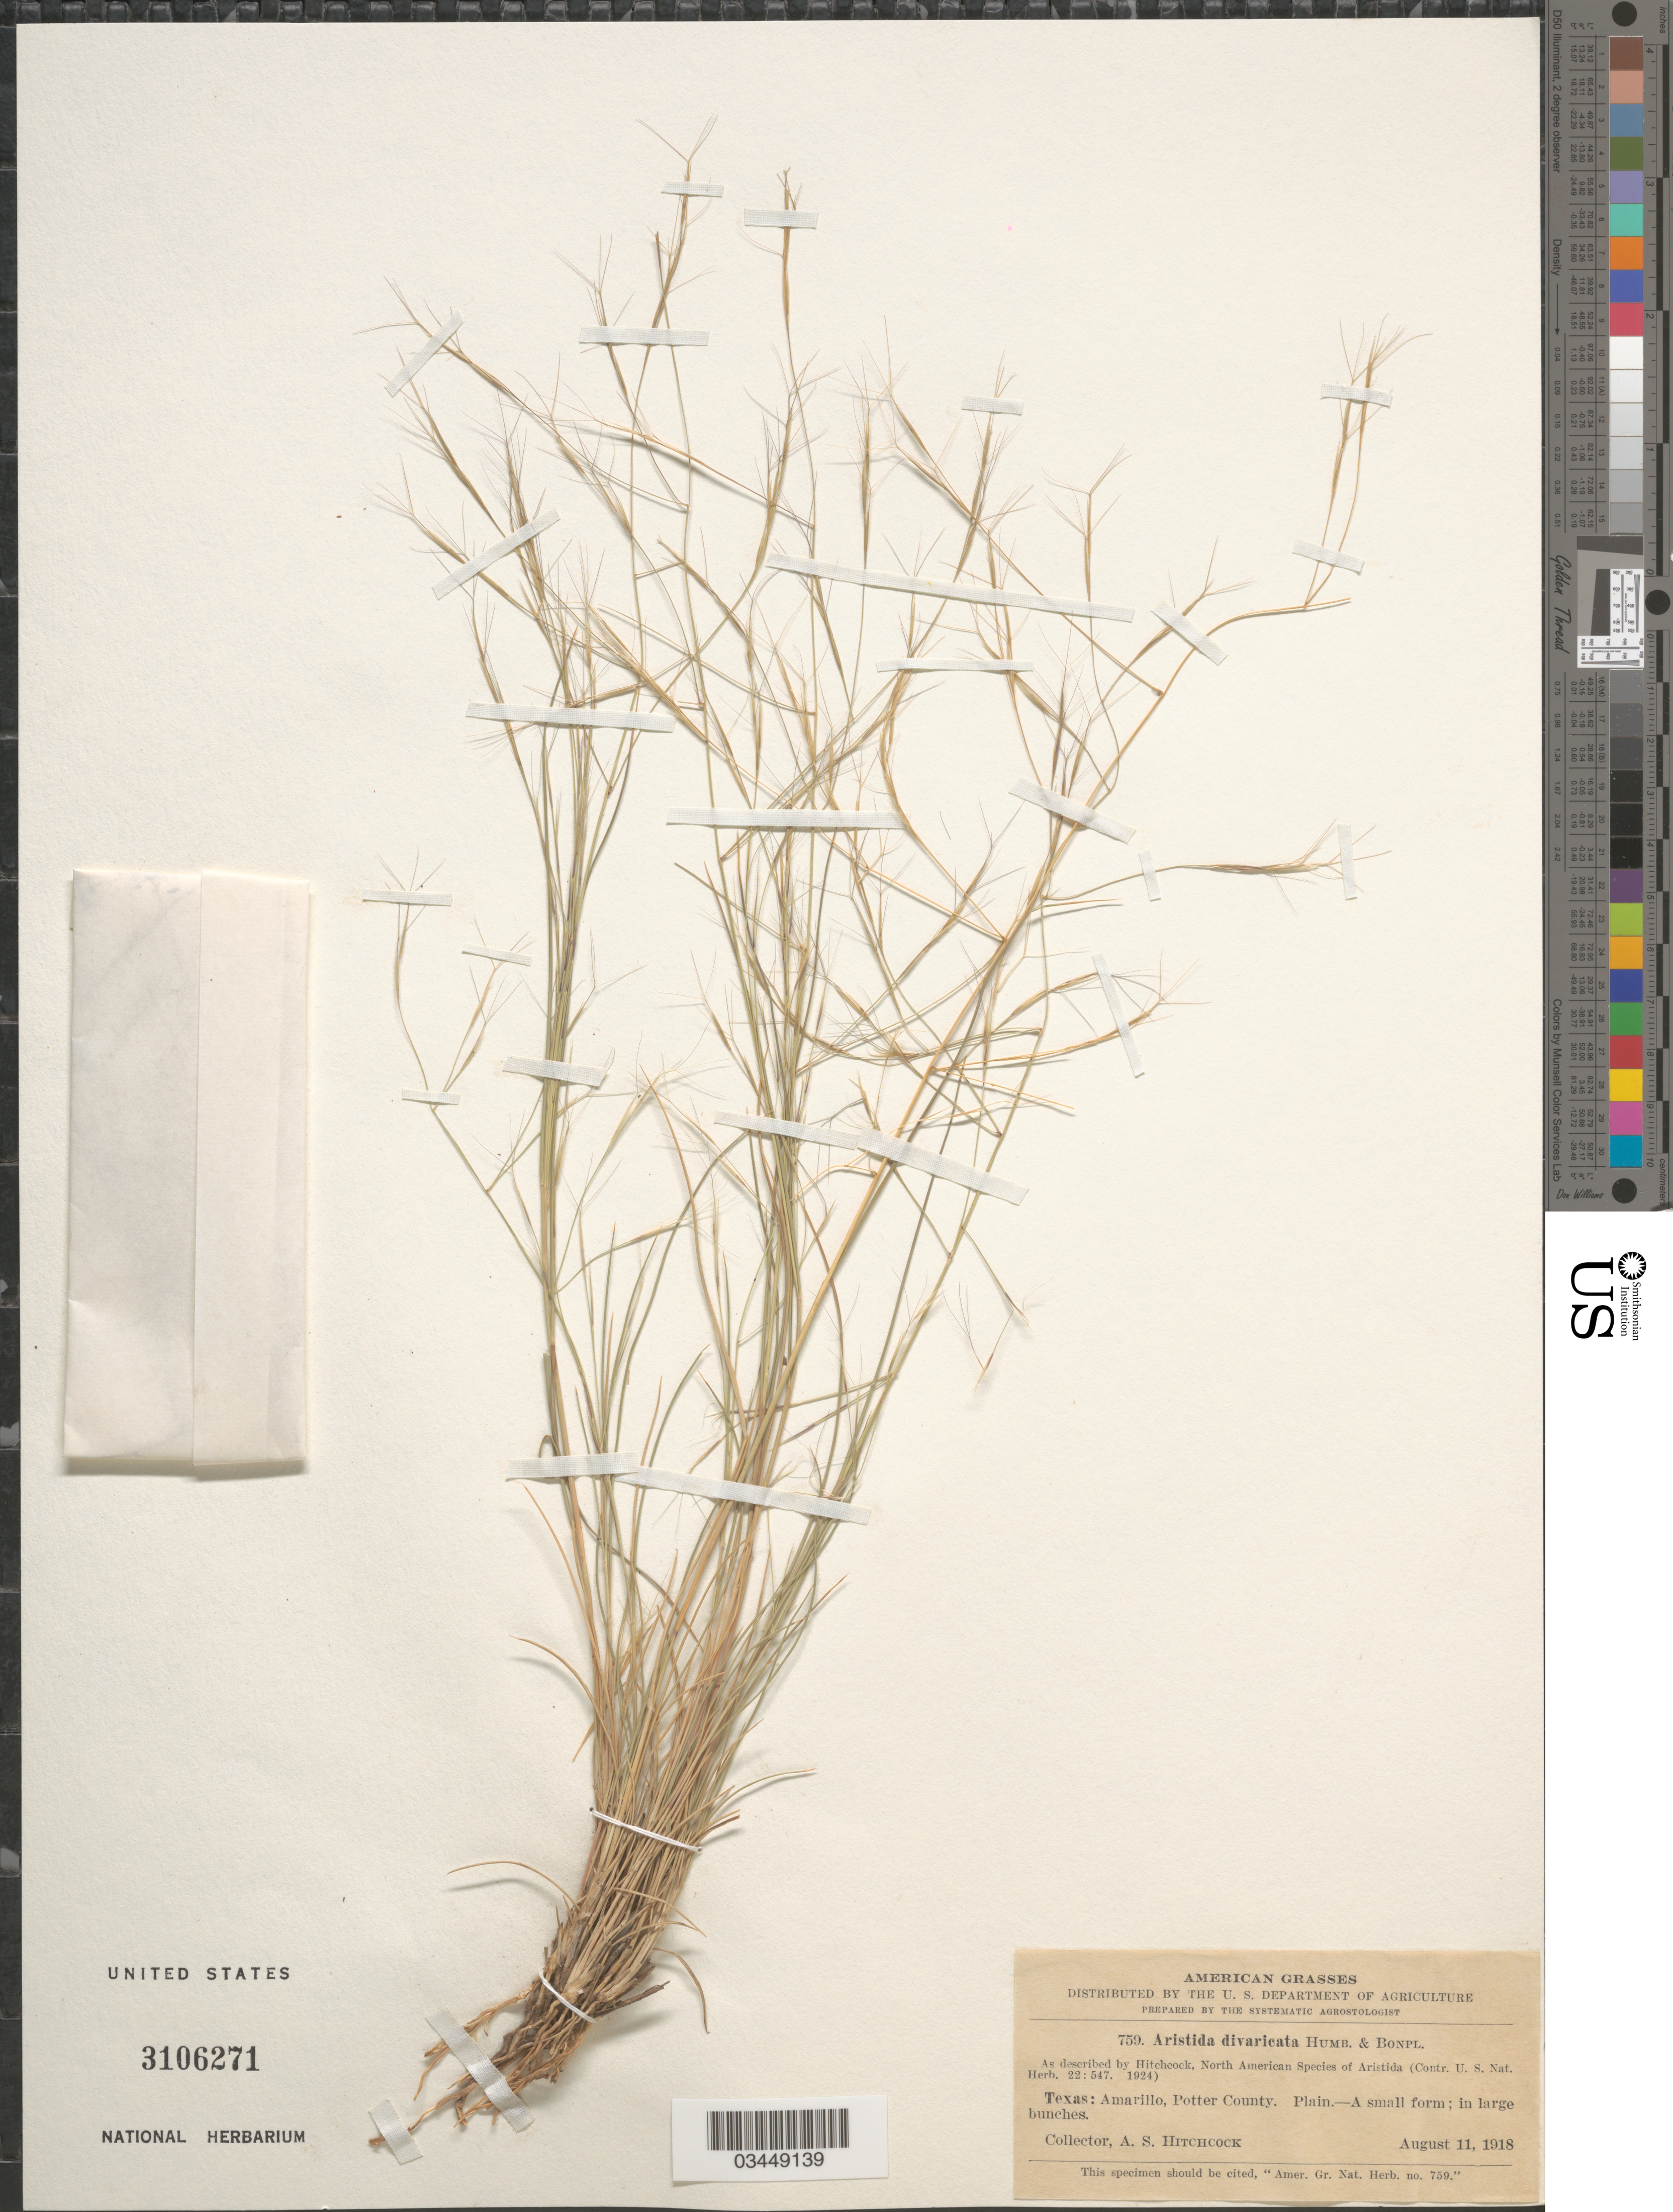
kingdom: Plantae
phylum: Tracheophyta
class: Liliopsida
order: Poales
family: Poaceae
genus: Aristida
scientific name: Aristida divaricata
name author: Humb. & Bonpl. ex Willd.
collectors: A. S. Hitchcock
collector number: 759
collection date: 1918-08-11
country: United States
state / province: Texas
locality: Amarillo, Potter County.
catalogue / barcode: US 3106271